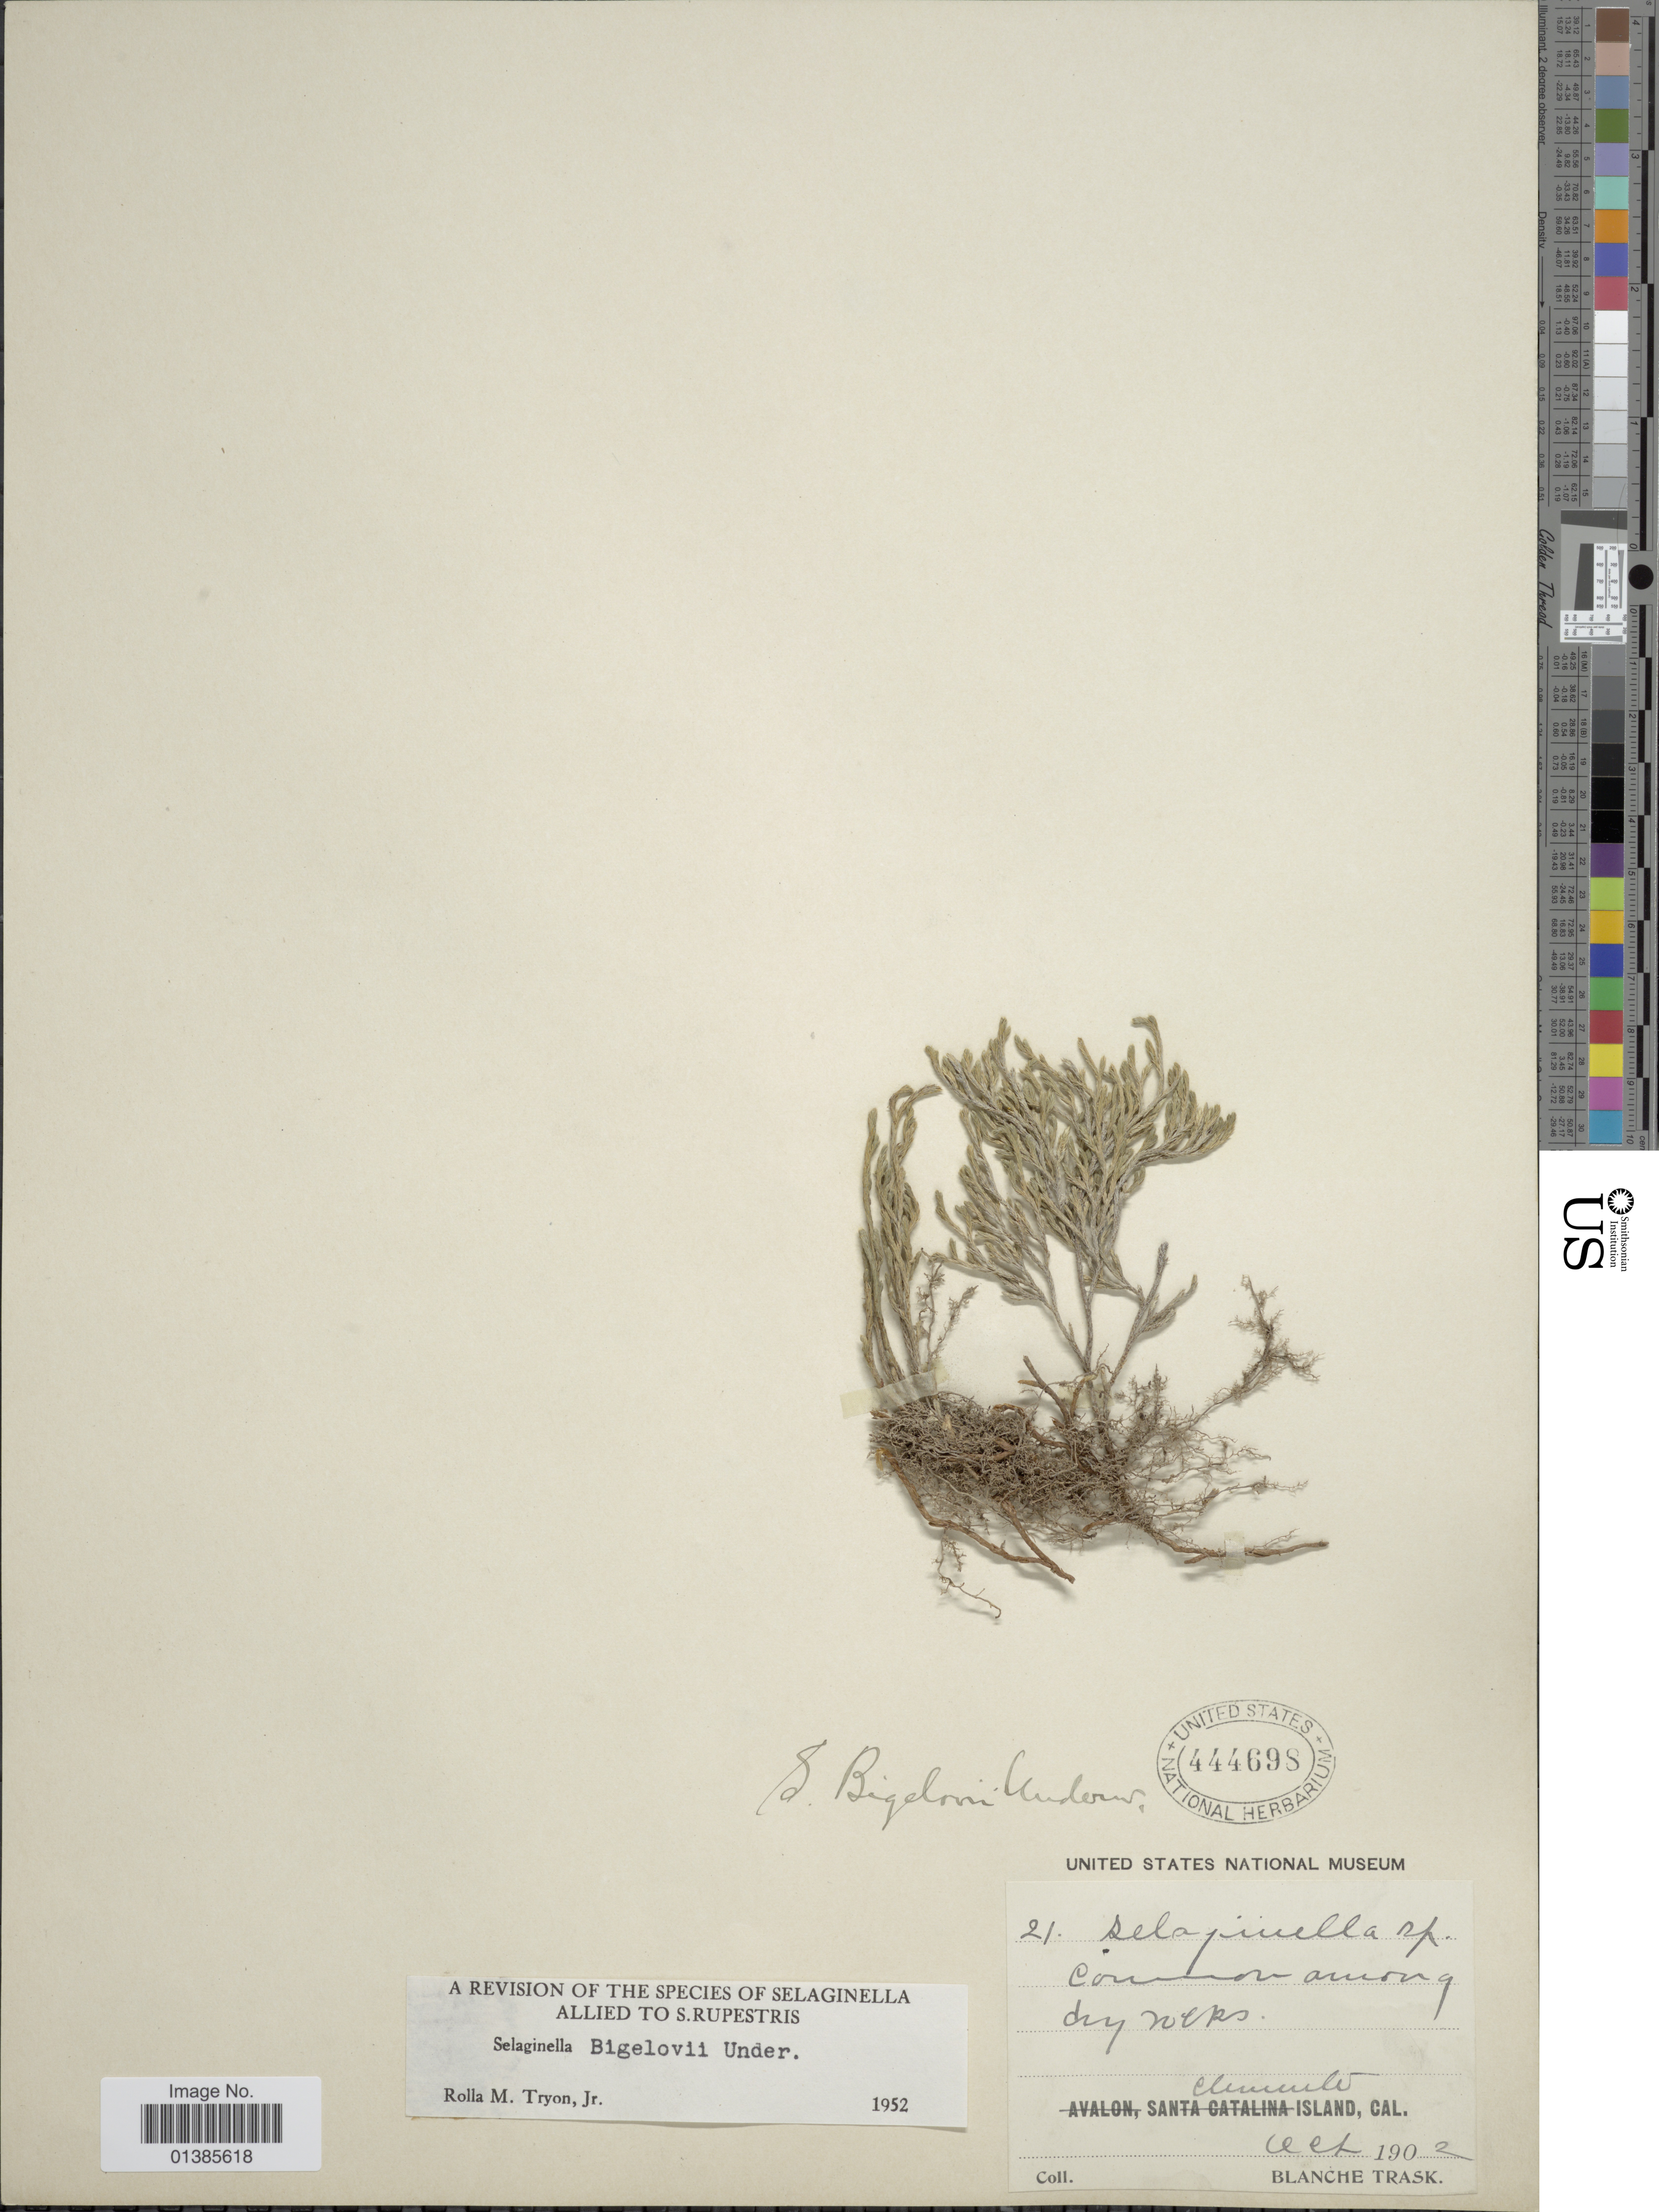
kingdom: Plantae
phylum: Tracheophyta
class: Lycopodiopsida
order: Selaginellales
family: Selaginellaceae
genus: Selaginella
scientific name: Selaginella bigelovii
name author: Underw.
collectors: B. Trask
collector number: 21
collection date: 1902-10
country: United States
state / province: California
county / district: Los Angeles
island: San Clemente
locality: San Clemente Island.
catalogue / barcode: US 444698